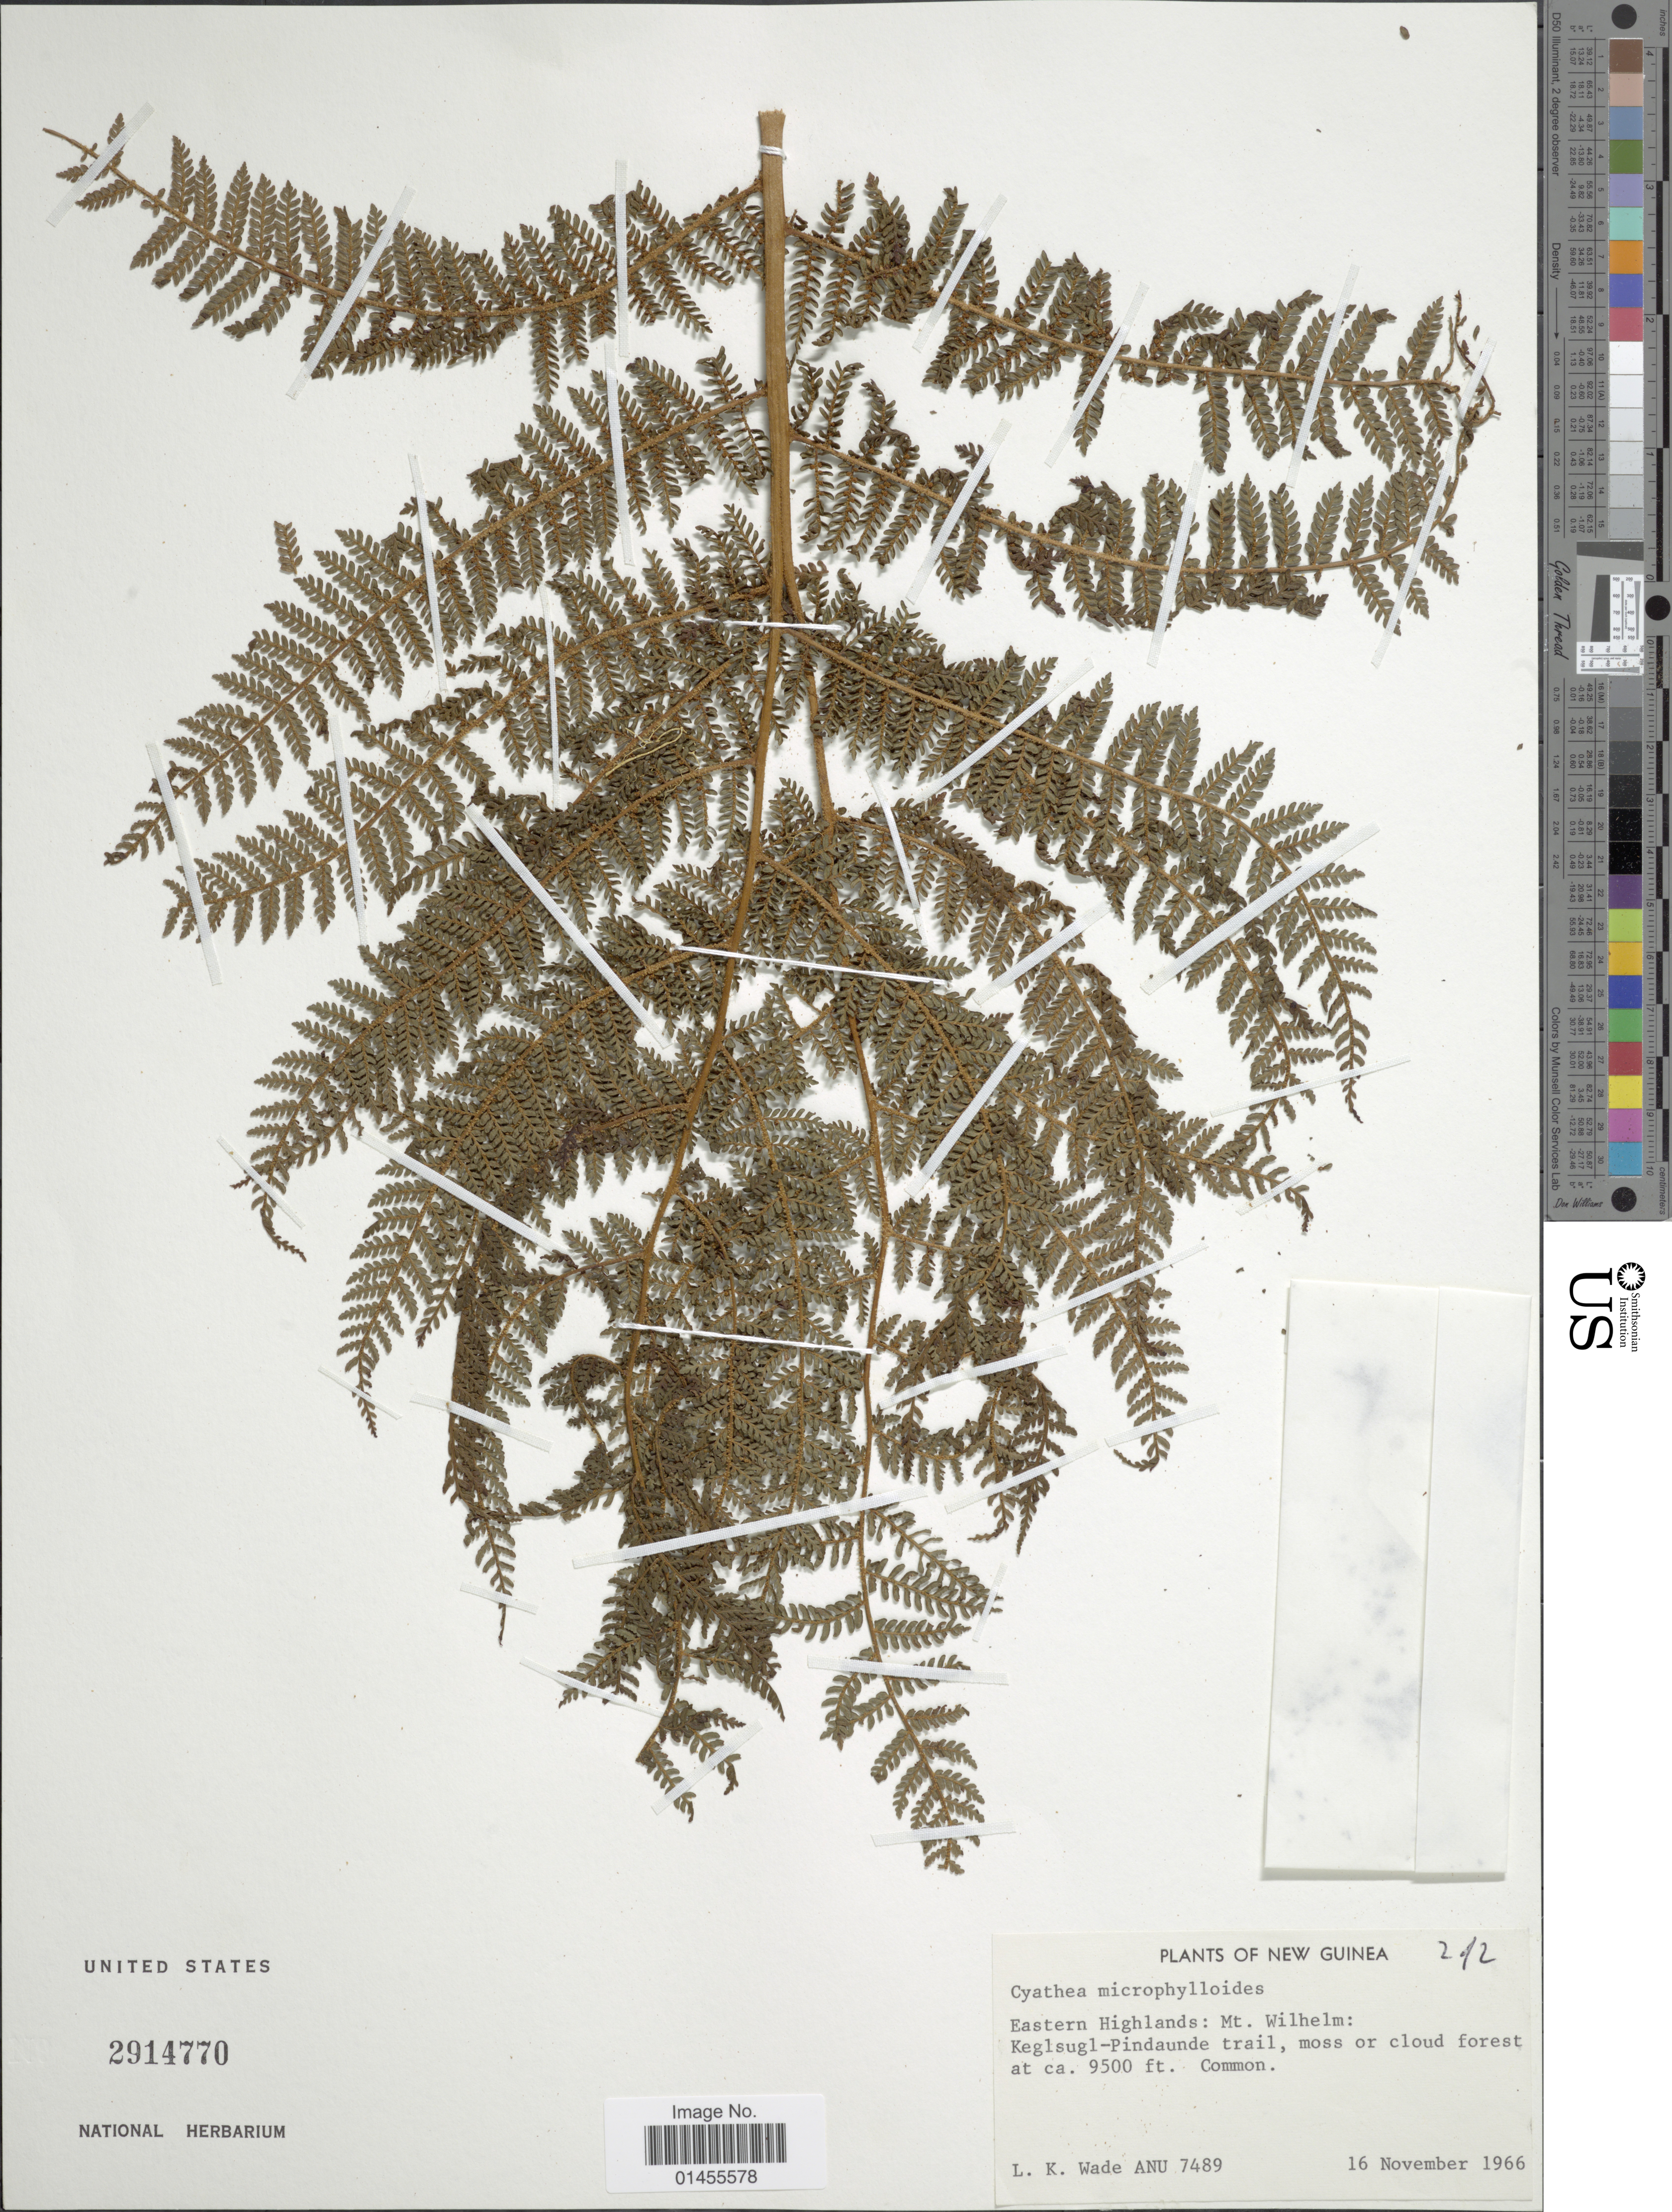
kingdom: Plantae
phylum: Tracheophyta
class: Polypodiopsida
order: Cyatheales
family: Cyatheaceae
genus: Alsophila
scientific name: Alsophila microphylloides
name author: (Rosenst.) R.M. Tryon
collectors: L. K. Wade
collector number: ANU 7489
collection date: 1966-11-16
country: Papua New Guinea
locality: New Guinea. Eastern Highlands: Mt. Wilhelm:Kegsugl-Pindaunde trail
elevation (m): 2896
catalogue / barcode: US 2914770